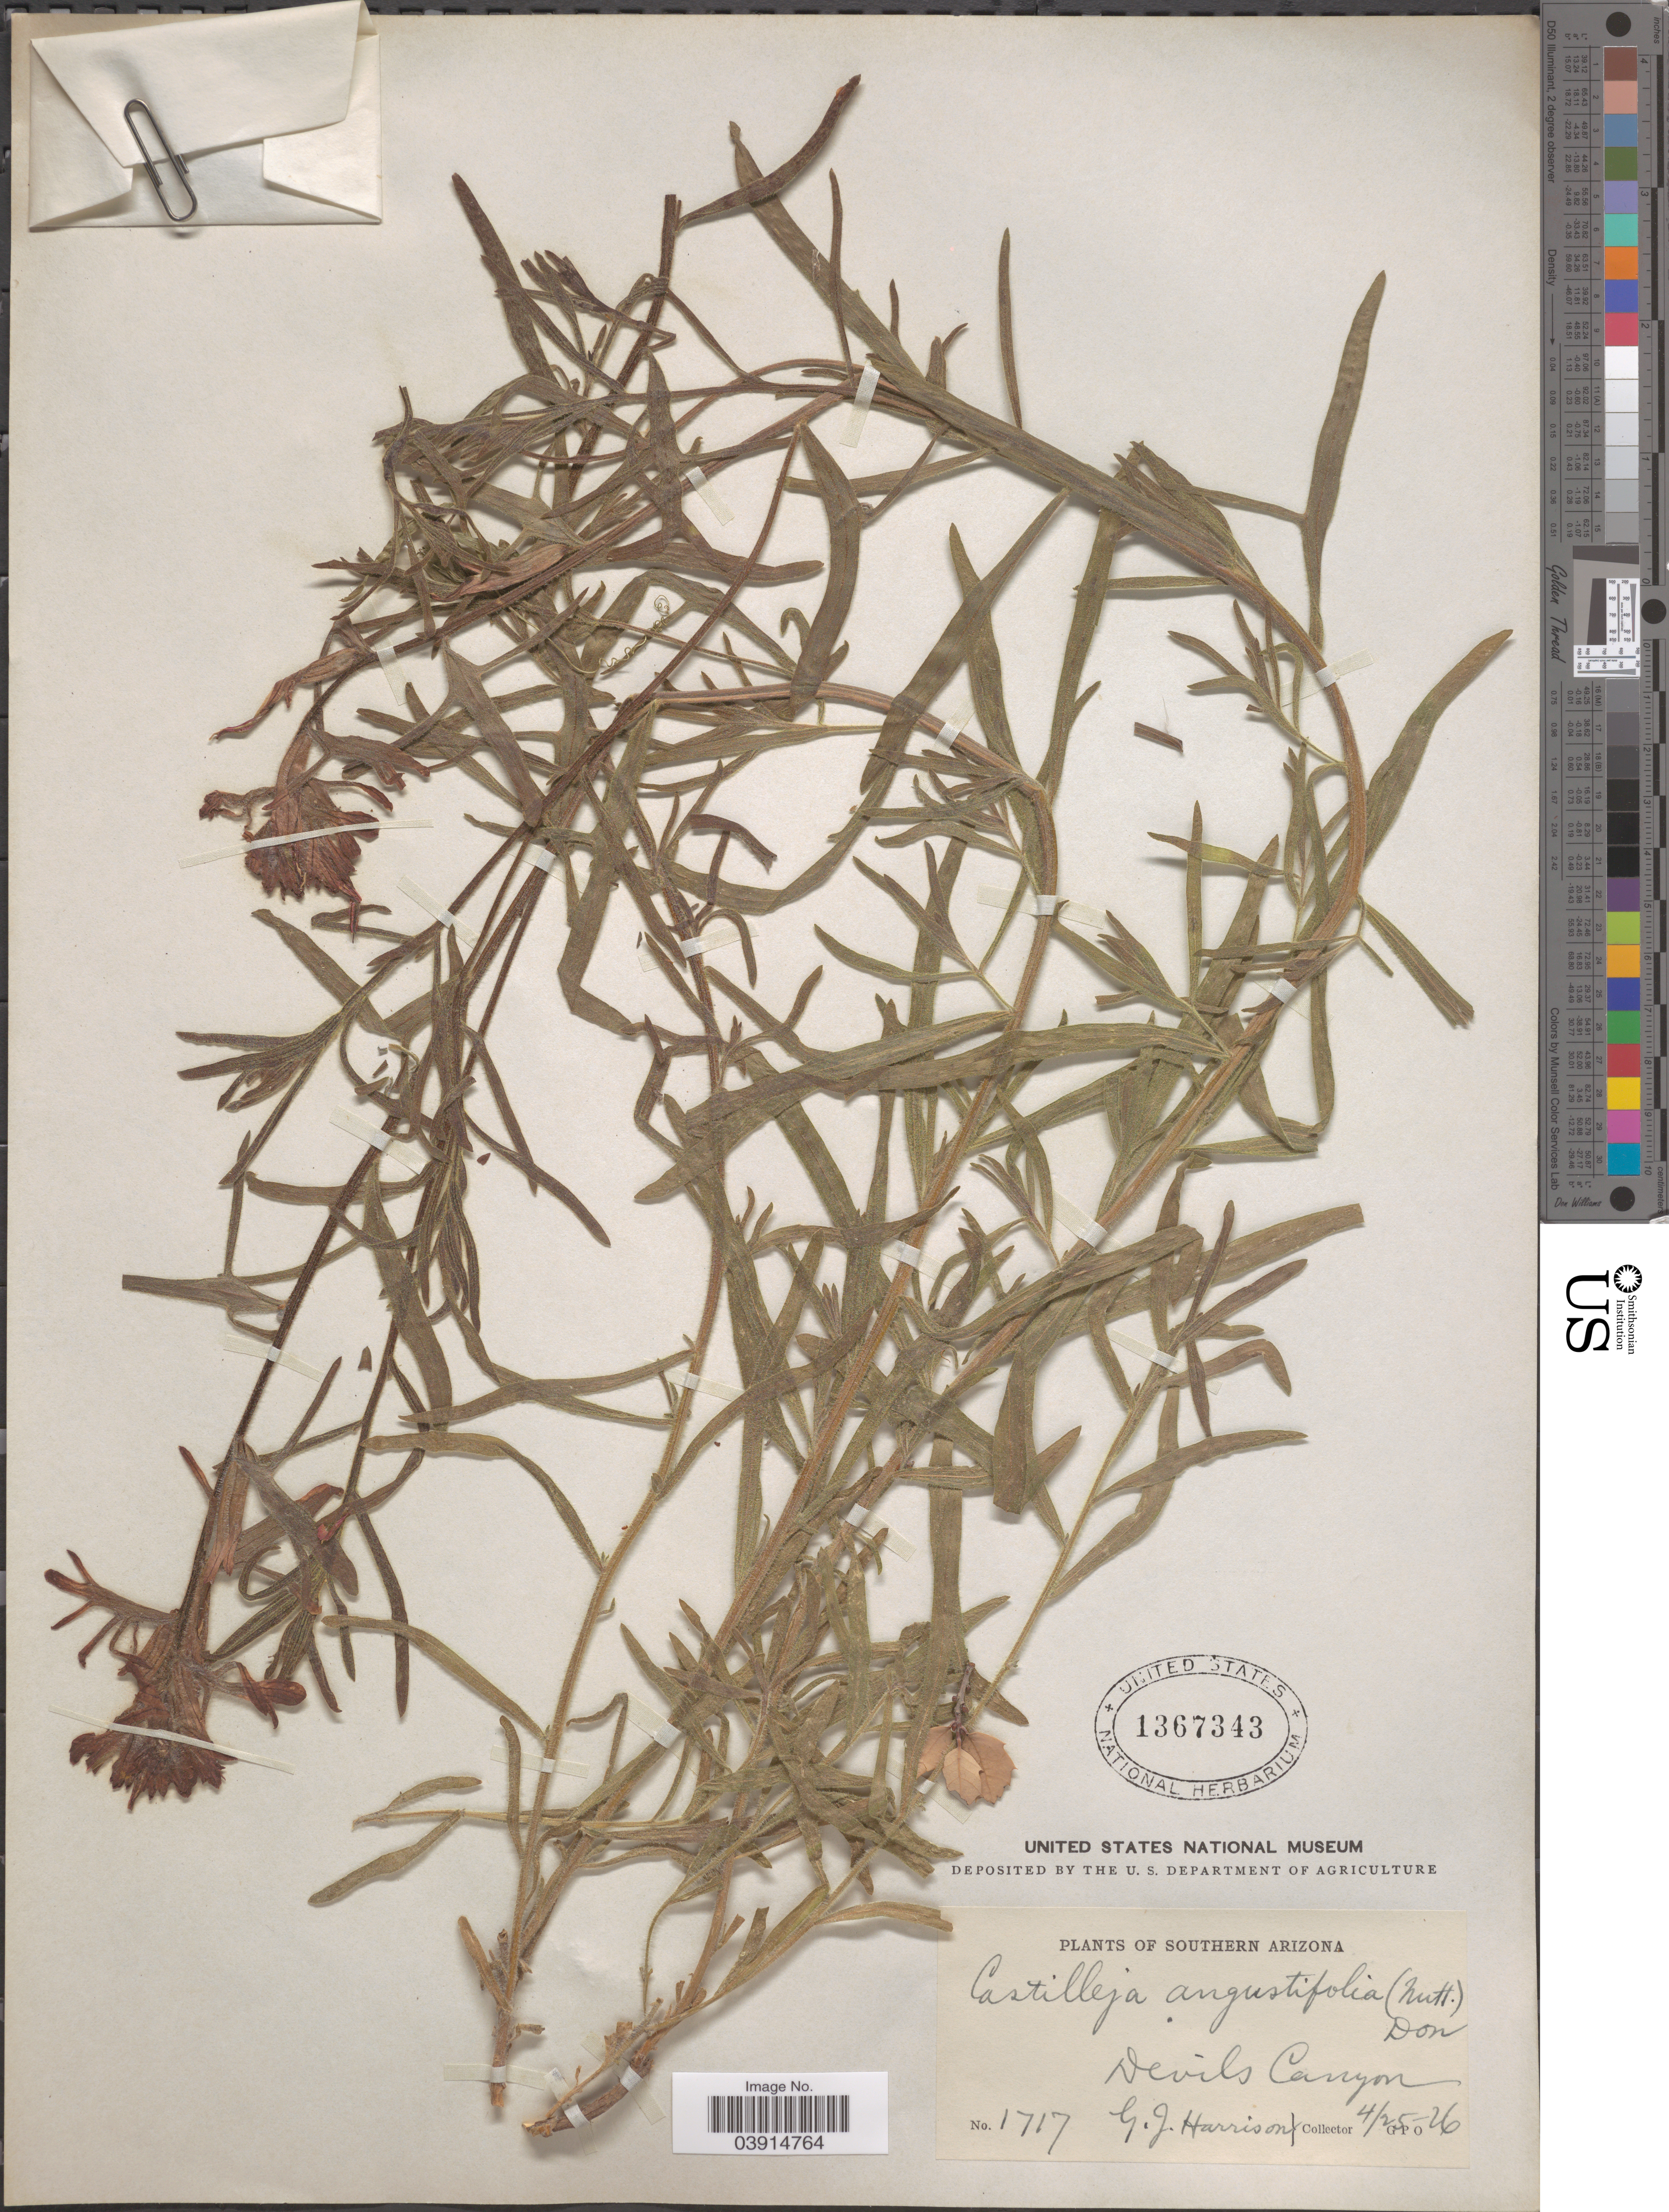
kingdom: Plantae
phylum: Tracheophyta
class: Magnoliopsida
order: Lamiales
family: Orobanchaceae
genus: Castilleja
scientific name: Castilleja sp.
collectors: G. J. Harrison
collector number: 1717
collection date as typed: Transcribed d/m/y: 25/4/26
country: United States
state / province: Arizona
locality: Southern Arizona. Devils Canyon.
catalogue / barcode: US 1367343